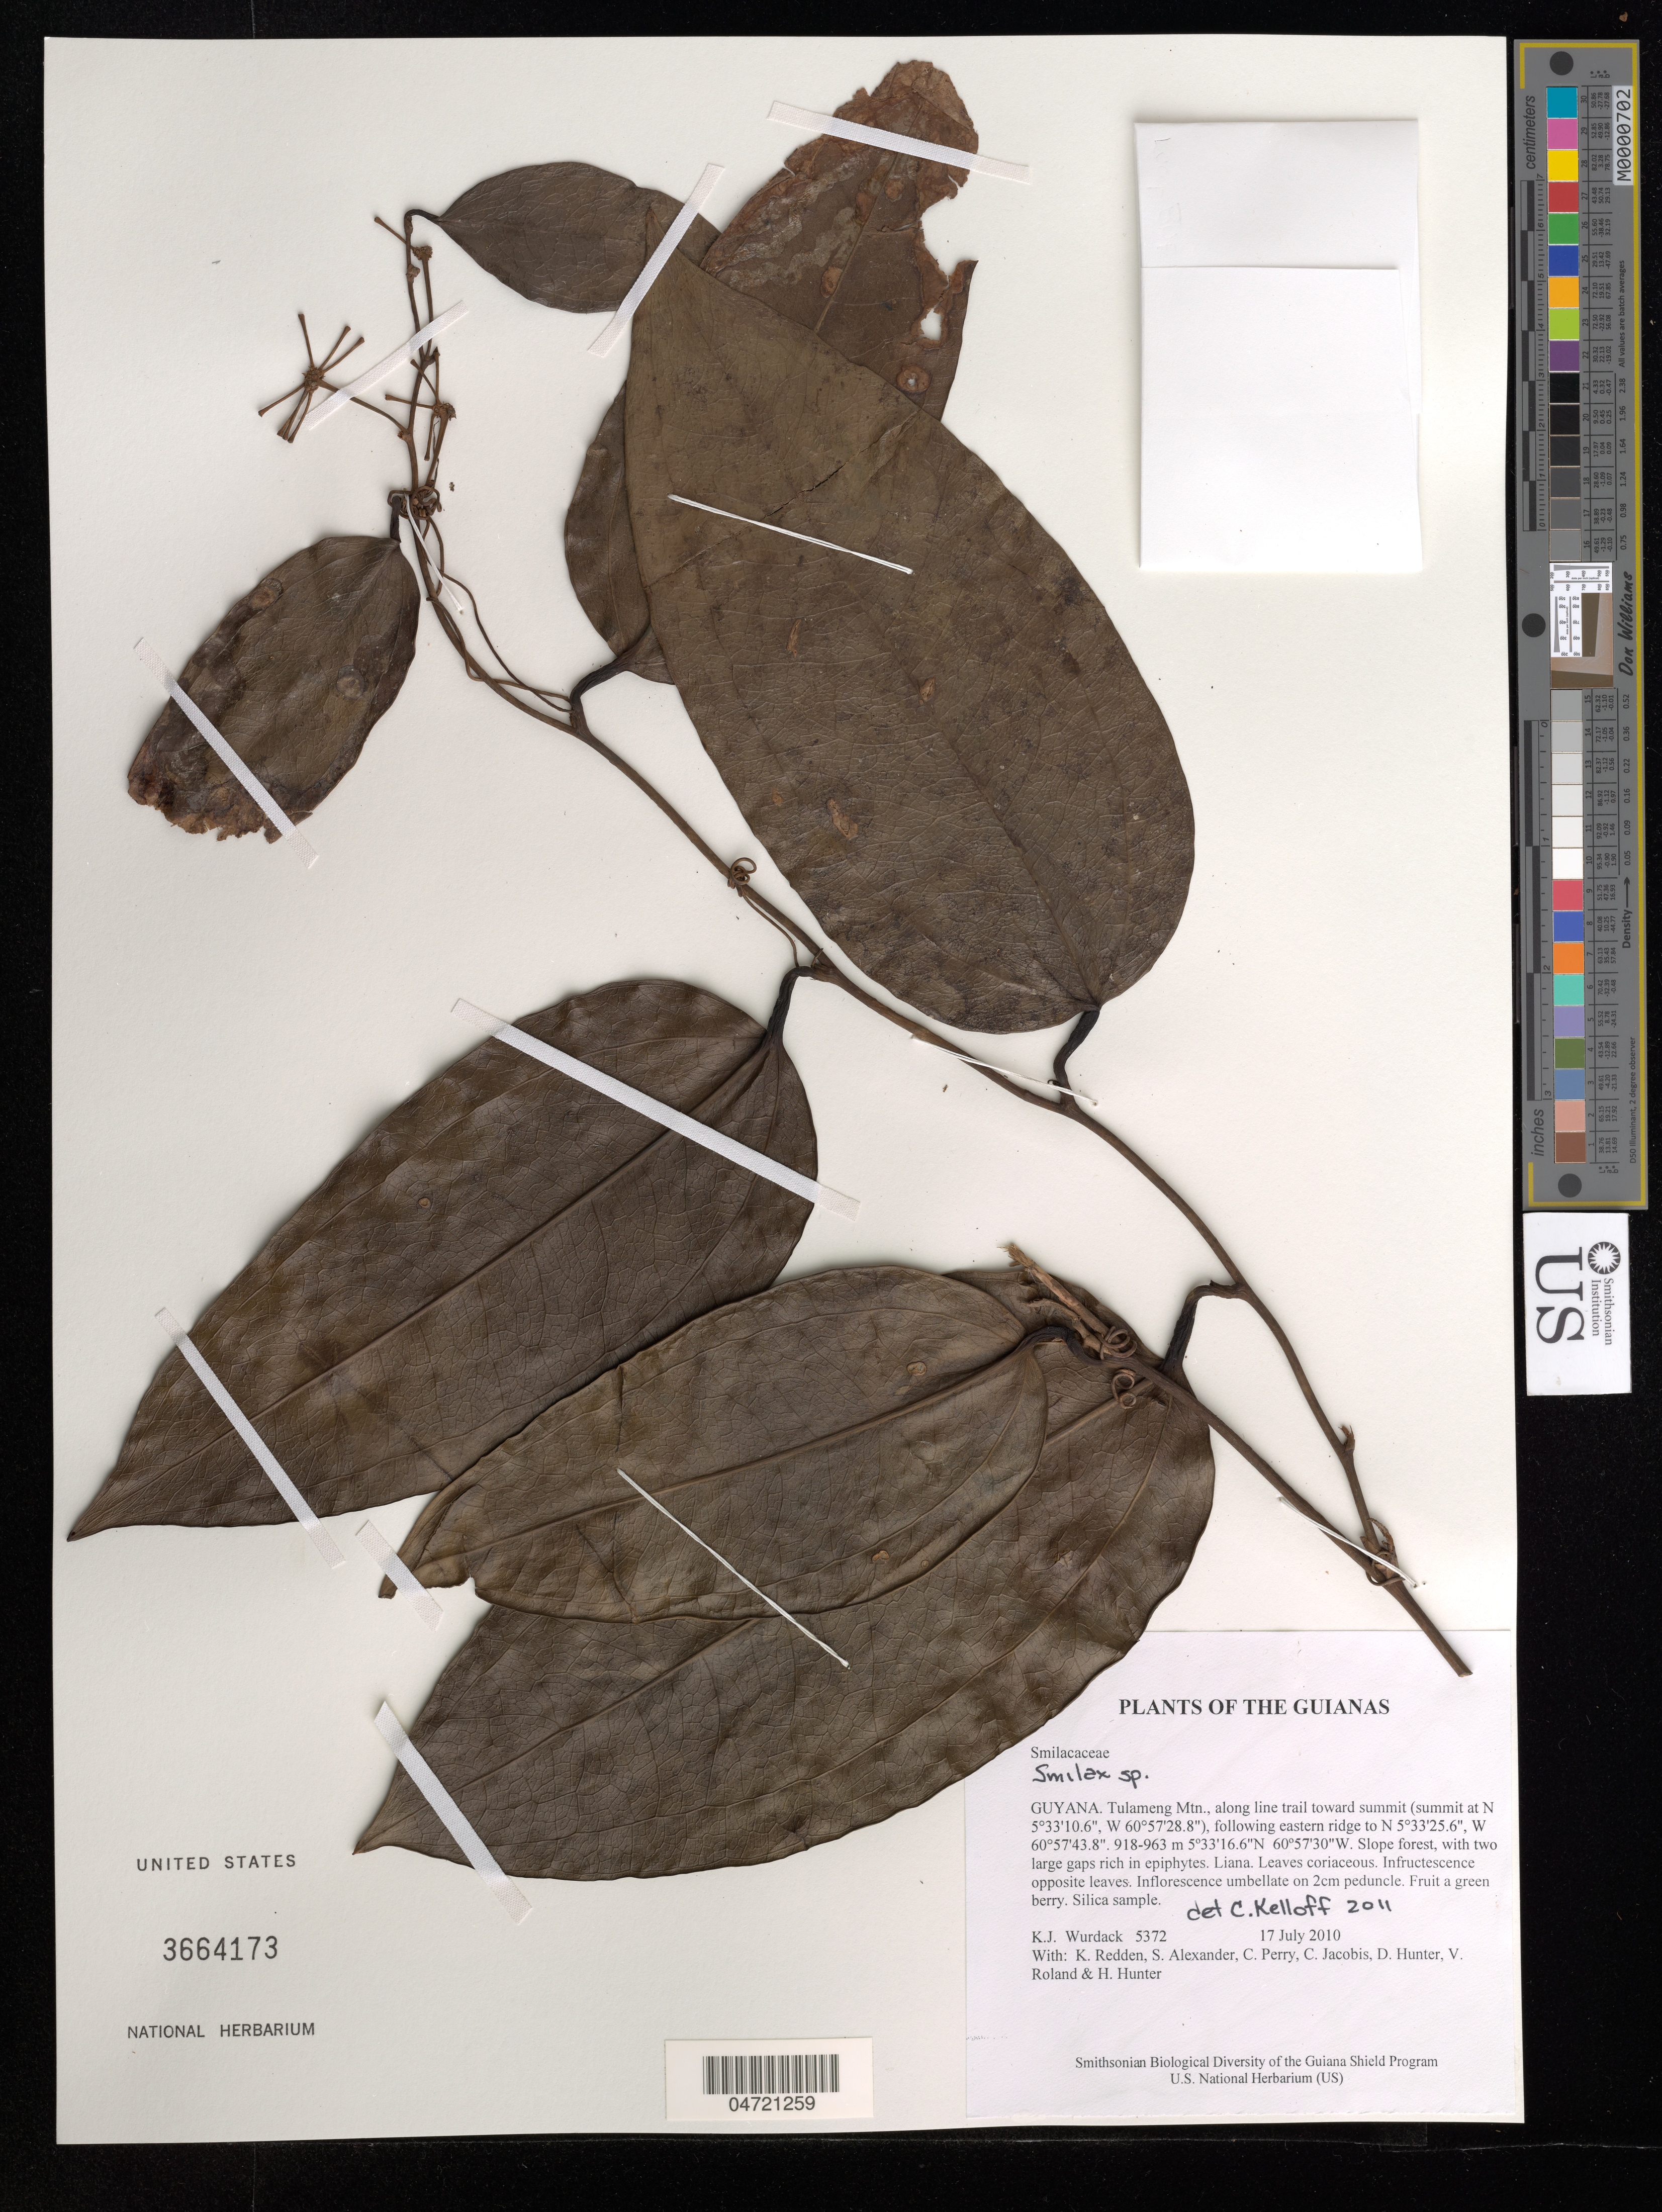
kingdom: Plantae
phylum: Tracheophyta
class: Liliopsida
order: Liliales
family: Smilacaceae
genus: Smilax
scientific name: Smilax sp.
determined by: Kelloff, Carol L., (US), Smithsonian Institution - National Museum of Natural History (UNITED STATES)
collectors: K. Wurdack, K. M. Redden, S. N. Alexander, C. Perry, C. Jacobis, D. Hunter, V. Roland & H. Hunter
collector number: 5372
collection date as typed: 17 July 2010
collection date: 2010-07-17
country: Guyana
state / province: Cuyuni-Mazaruni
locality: Tulameng Mtn., along line trail toward summit (summit at N 5°33'10.6", W 60°57'28.8"), following eastern ridge to N 5°33'25.6", W 60°57'43.8"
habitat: Slope forest, with two large gaps rich in epiphytes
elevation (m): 918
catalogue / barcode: US 3664173